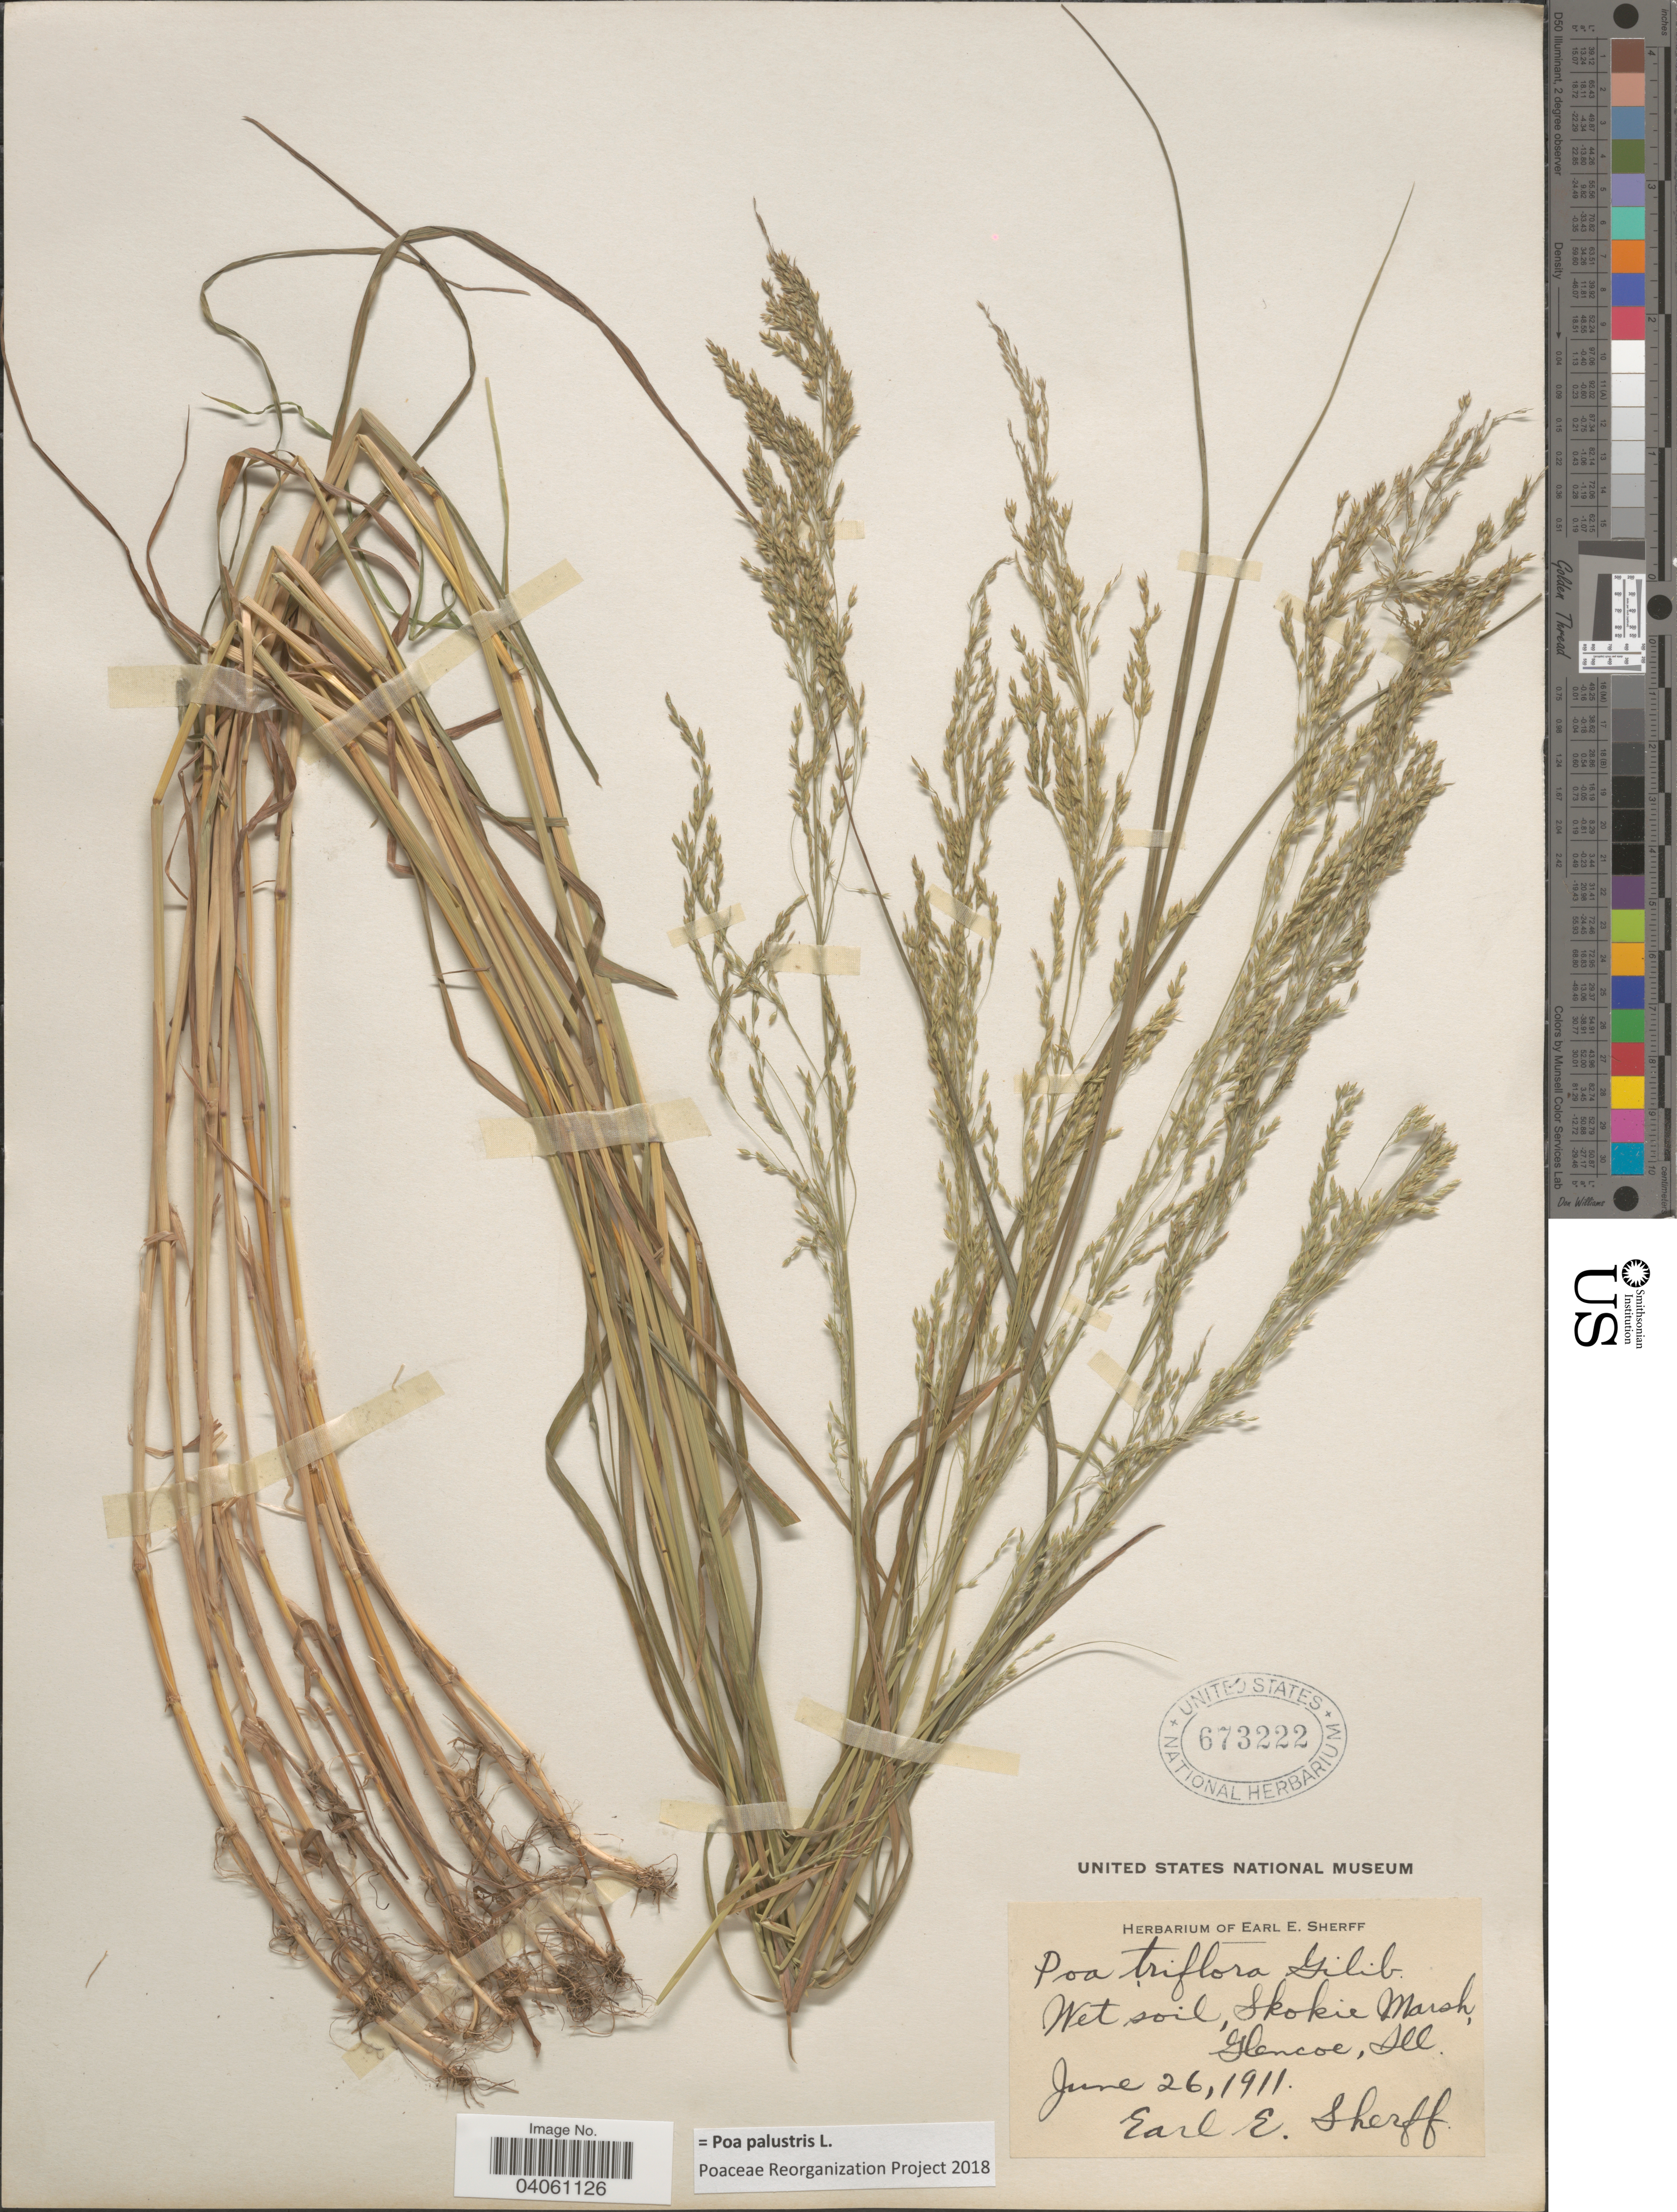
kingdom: Plantae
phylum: Tracheophyta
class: Liliopsida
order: Poales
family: Poaceae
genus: Poa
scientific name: Poa palustris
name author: L.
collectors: E. E. Sherff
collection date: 1911-06-26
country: United States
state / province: Illinois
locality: Skokie Marsh, Glencoe.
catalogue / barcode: US 673222